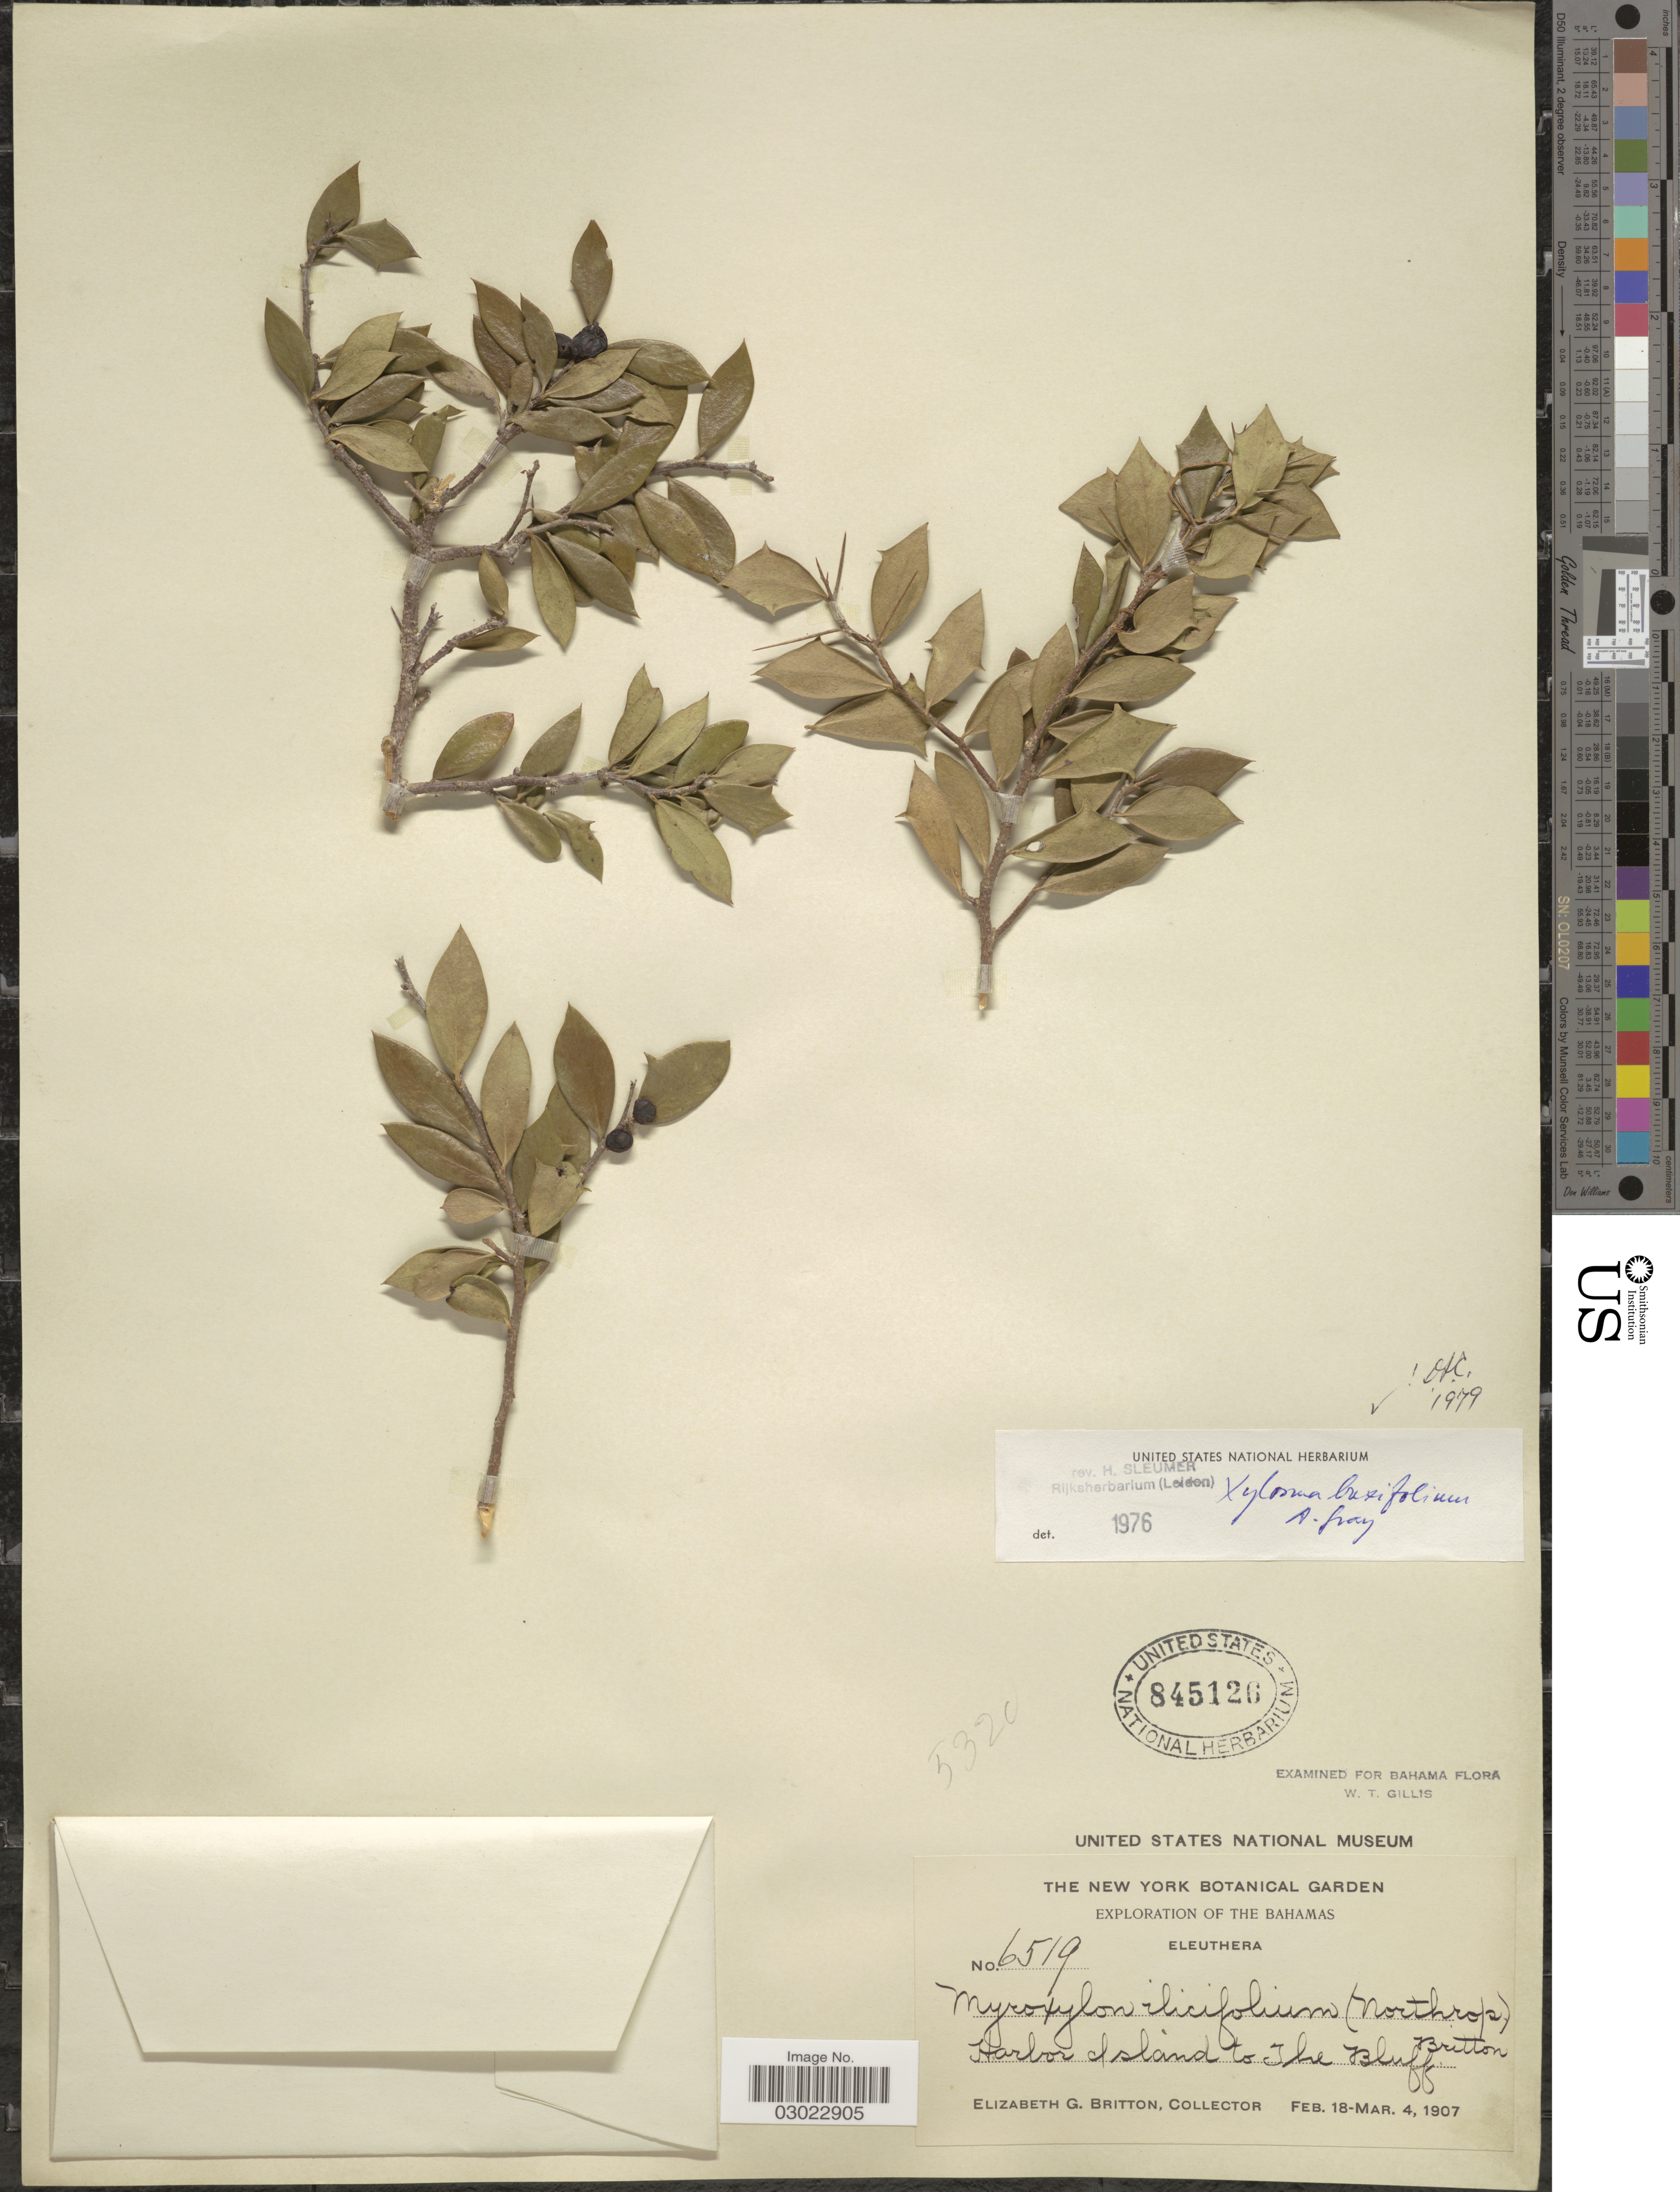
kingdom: Plantae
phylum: Tracheophyta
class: Magnoliopsida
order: Malpighiales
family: Salicaceae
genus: Xylosma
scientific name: Xylosma buxifolia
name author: A. Gray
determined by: Sleumer, H. O.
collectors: E. G. Britton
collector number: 6519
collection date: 1907-02-18/1907-03-04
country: Bahamas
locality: Eleuthera. Harbor Island to The Bluff.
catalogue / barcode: US 845126